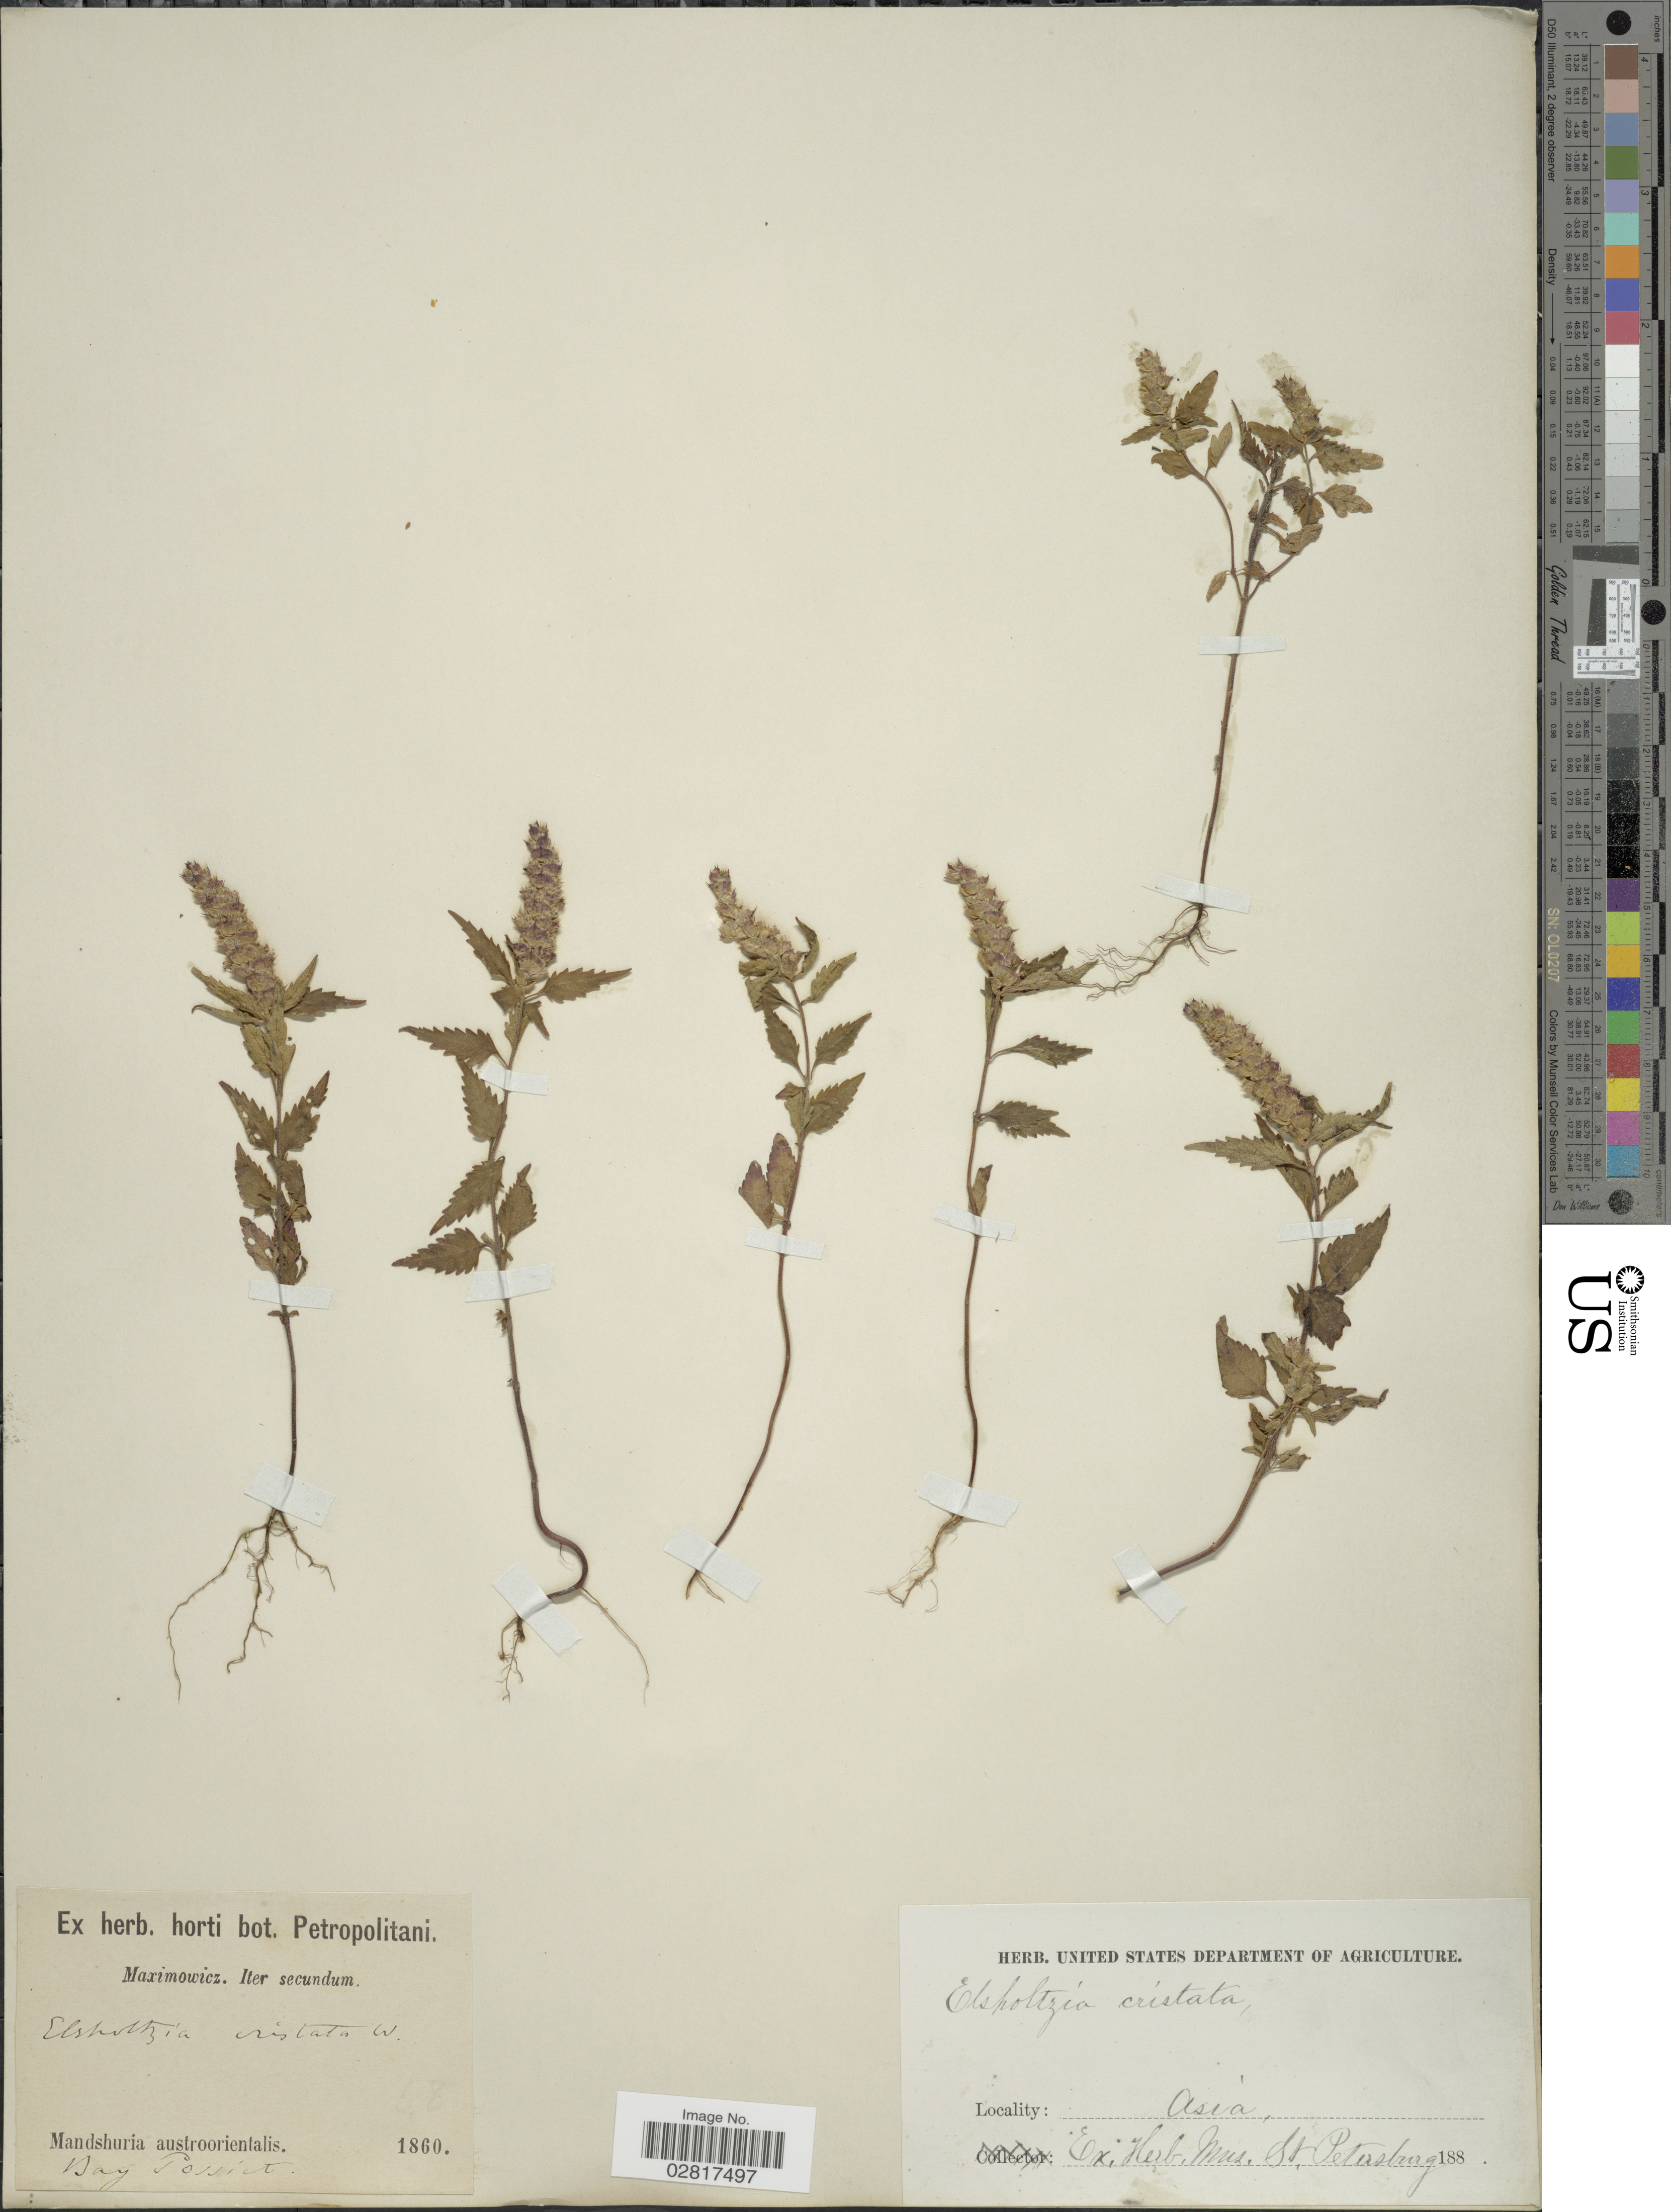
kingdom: Plantae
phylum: Tracheophyta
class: Magnoliopsida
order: Lamiales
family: Lamiaceae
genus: Elsholtzia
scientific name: Elsholtzia patrinii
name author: (Lepech.) Garcke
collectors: Maximowicz, --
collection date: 1860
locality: Asia, Mandshuria austroorientalis, Bay [interpreted] Pomiet [interpreted]